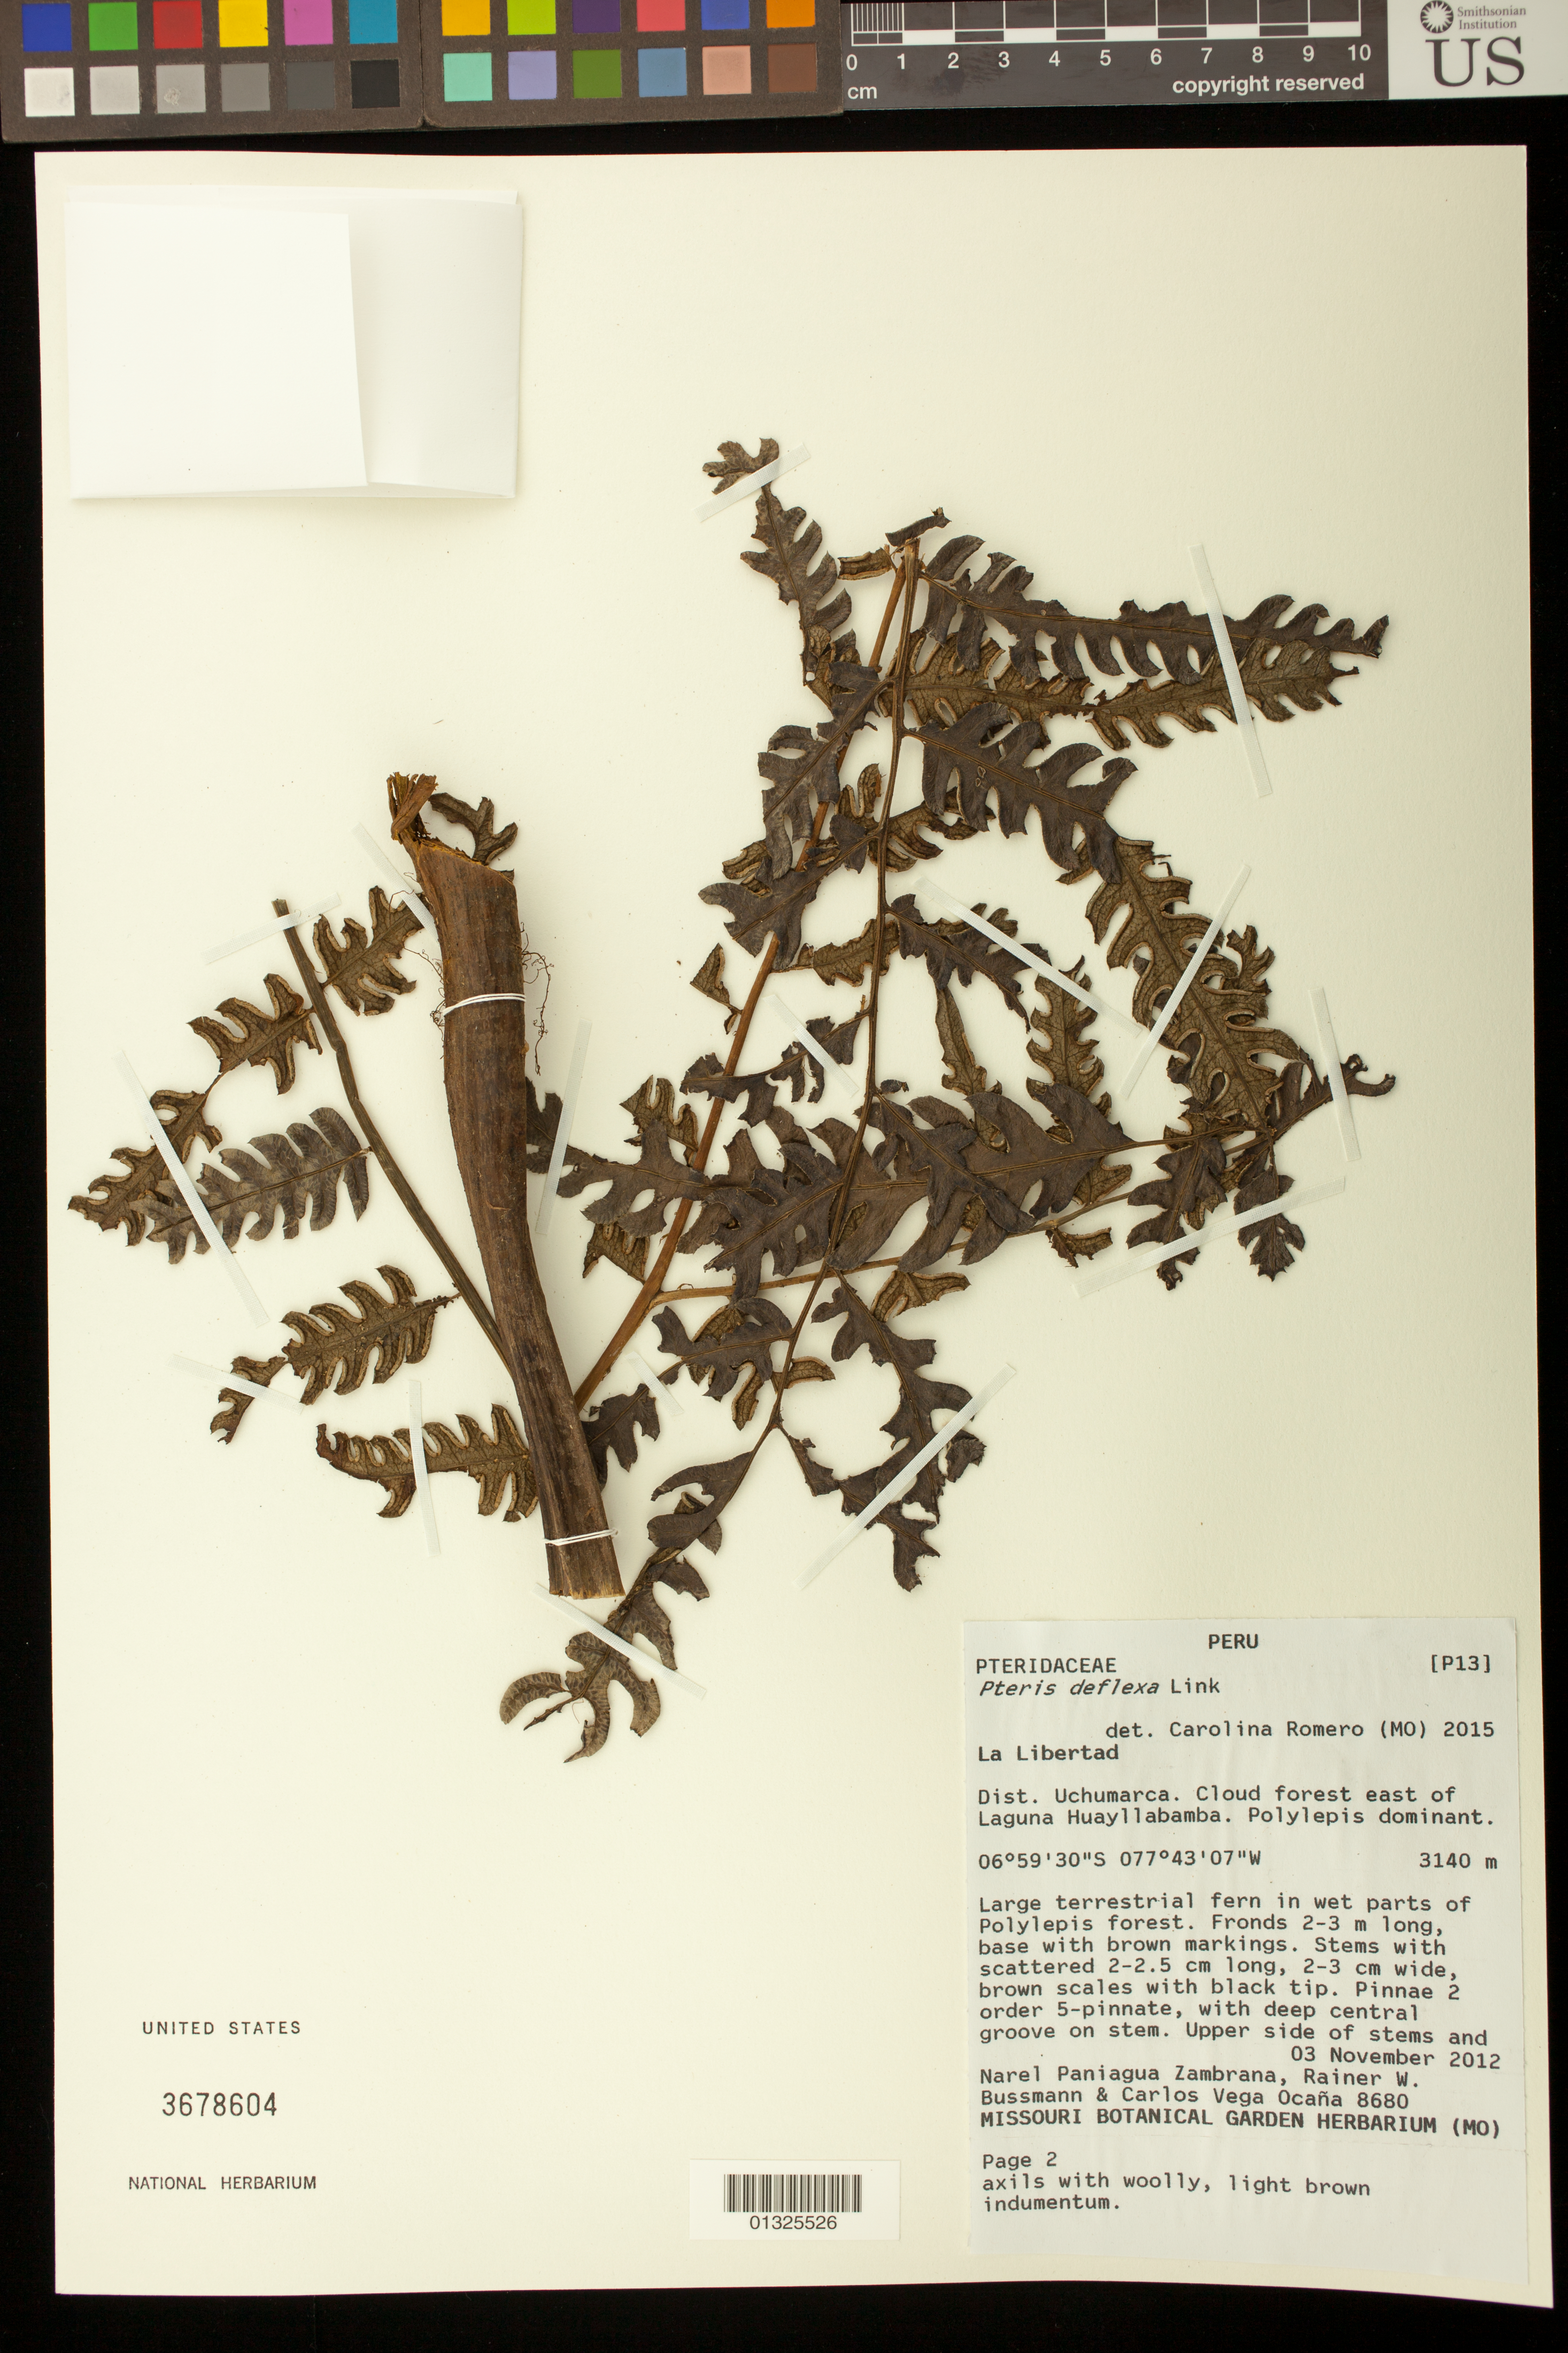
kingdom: Plantae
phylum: Tracheophyta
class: Polypodiopsida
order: Polypodiales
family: Pteridaceae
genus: Pteris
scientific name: Pteris deflexa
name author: Link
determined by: Romero-Hernández, Carolina, (COL)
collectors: N. Paniagua Zambrana, R. W. Bussmann & C. Vega Ocaña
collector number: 8680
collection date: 2012-11-03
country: Peru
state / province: La Libertad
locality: Uchumarca District, Cloud forest east of Laguna Huayllabamba.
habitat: in wet parts of Polylepis forest.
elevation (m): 3140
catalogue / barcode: US 3678604